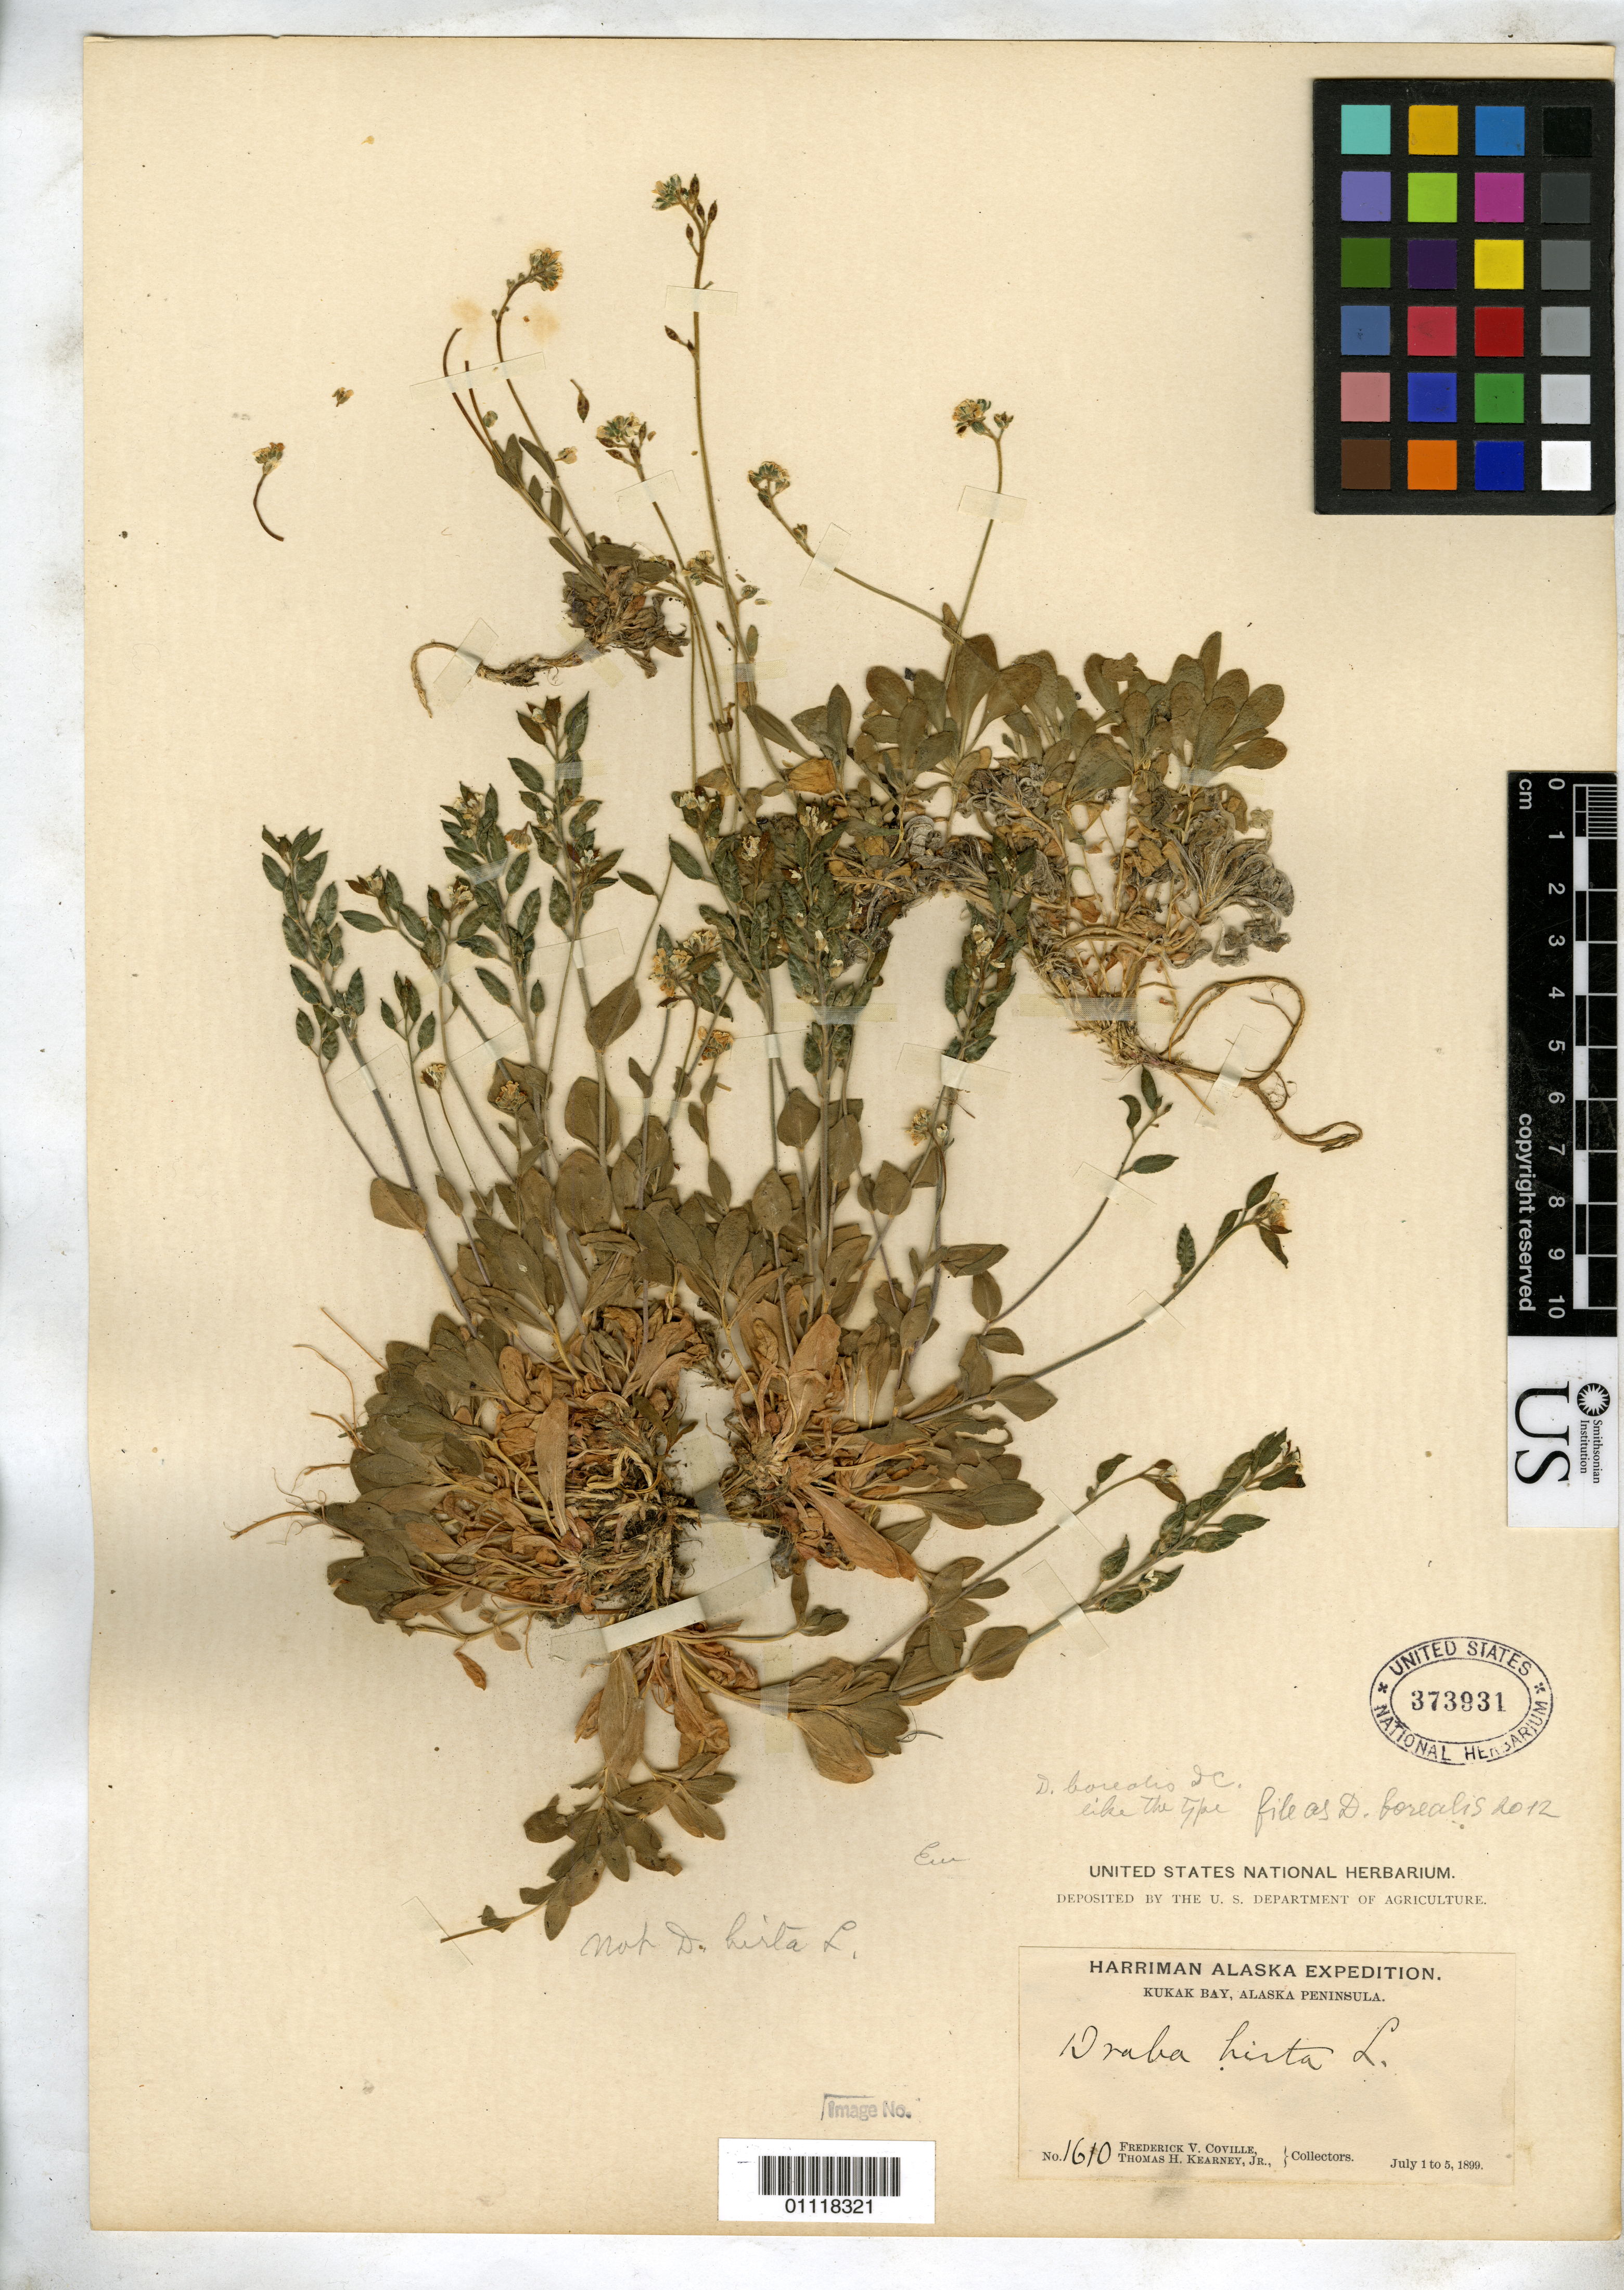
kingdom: Plantae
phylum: Tracheophyta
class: Magnoliopsida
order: Brassicales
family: Brassicaceae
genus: Draba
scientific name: Draba borealis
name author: DC.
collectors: F. V. Coville & T. H. Kearney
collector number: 1610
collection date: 1899-07-01/1899-07-05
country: United States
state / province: Alaska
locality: Kukak Bay, Alaska Peninsula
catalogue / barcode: US 373931